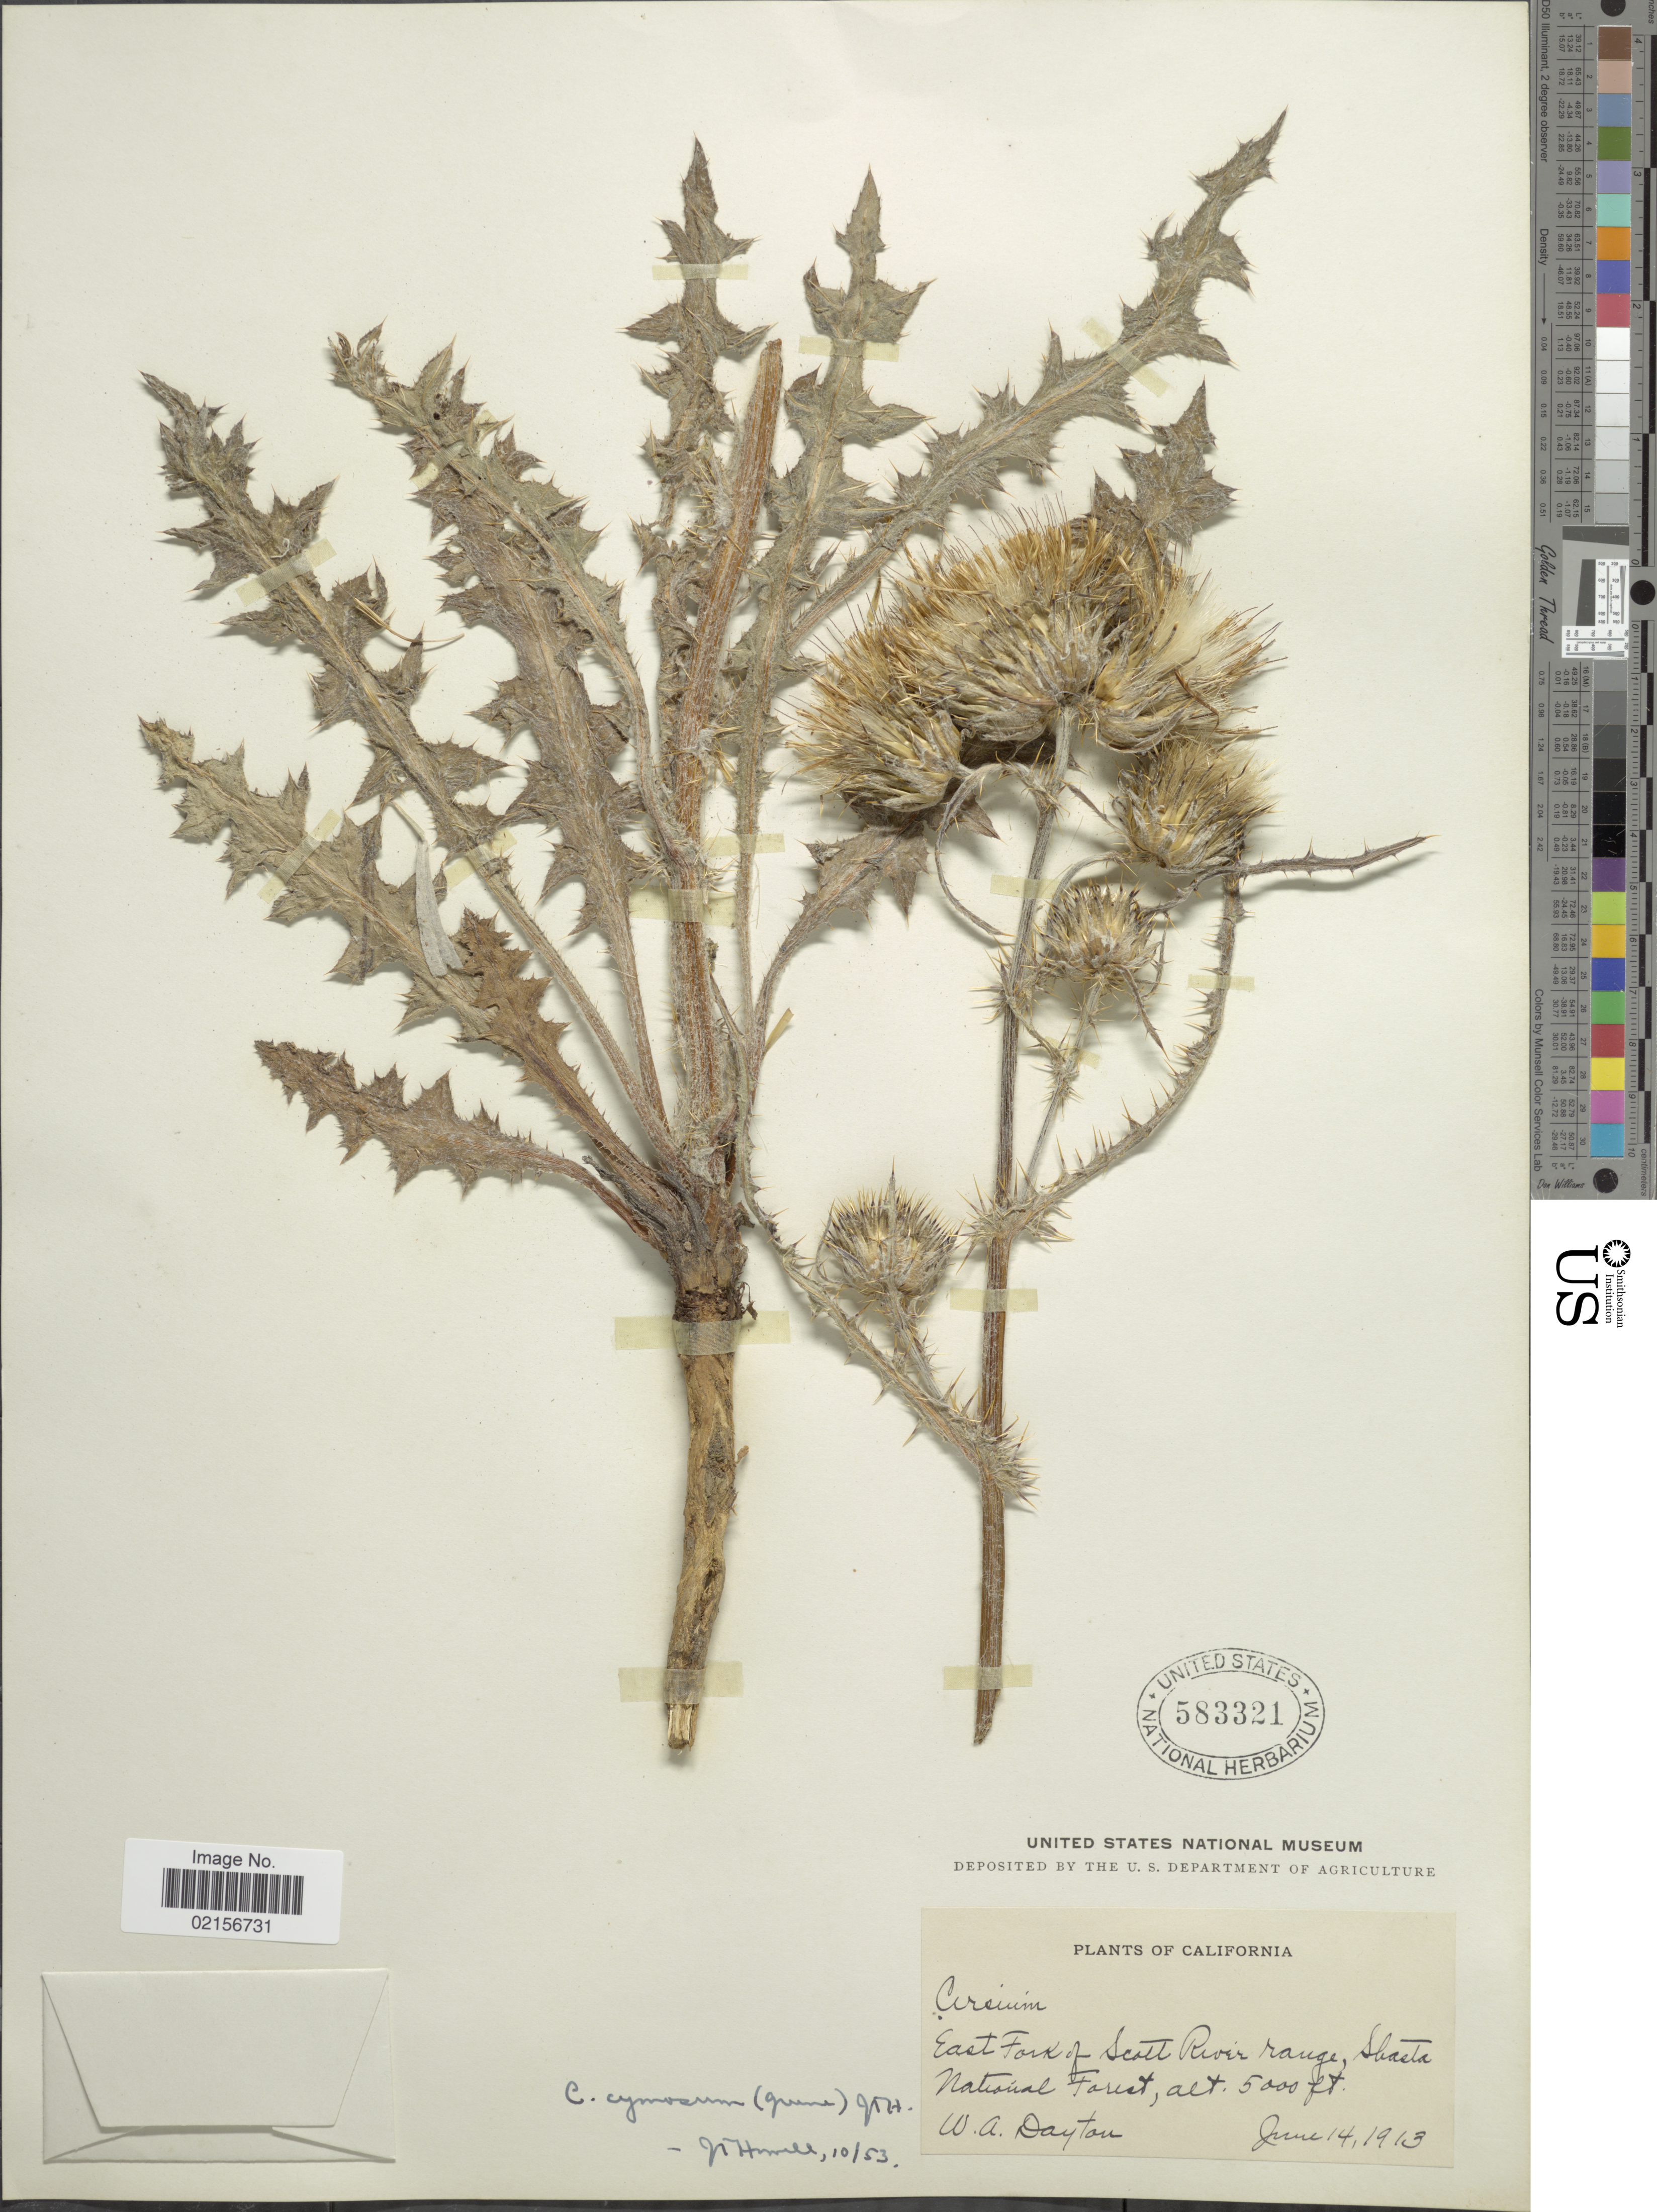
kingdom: Plantae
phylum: Tracheophyta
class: Magnoliopsida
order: Asterales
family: Asteraceae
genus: Cirsium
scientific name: Cirsium cymosum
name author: (Greene) J.T. Howell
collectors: W. Dayton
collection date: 1913-06-14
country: United States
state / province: California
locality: East Fork of Scott River range, Shasta National Forest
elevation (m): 1524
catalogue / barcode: US 583321